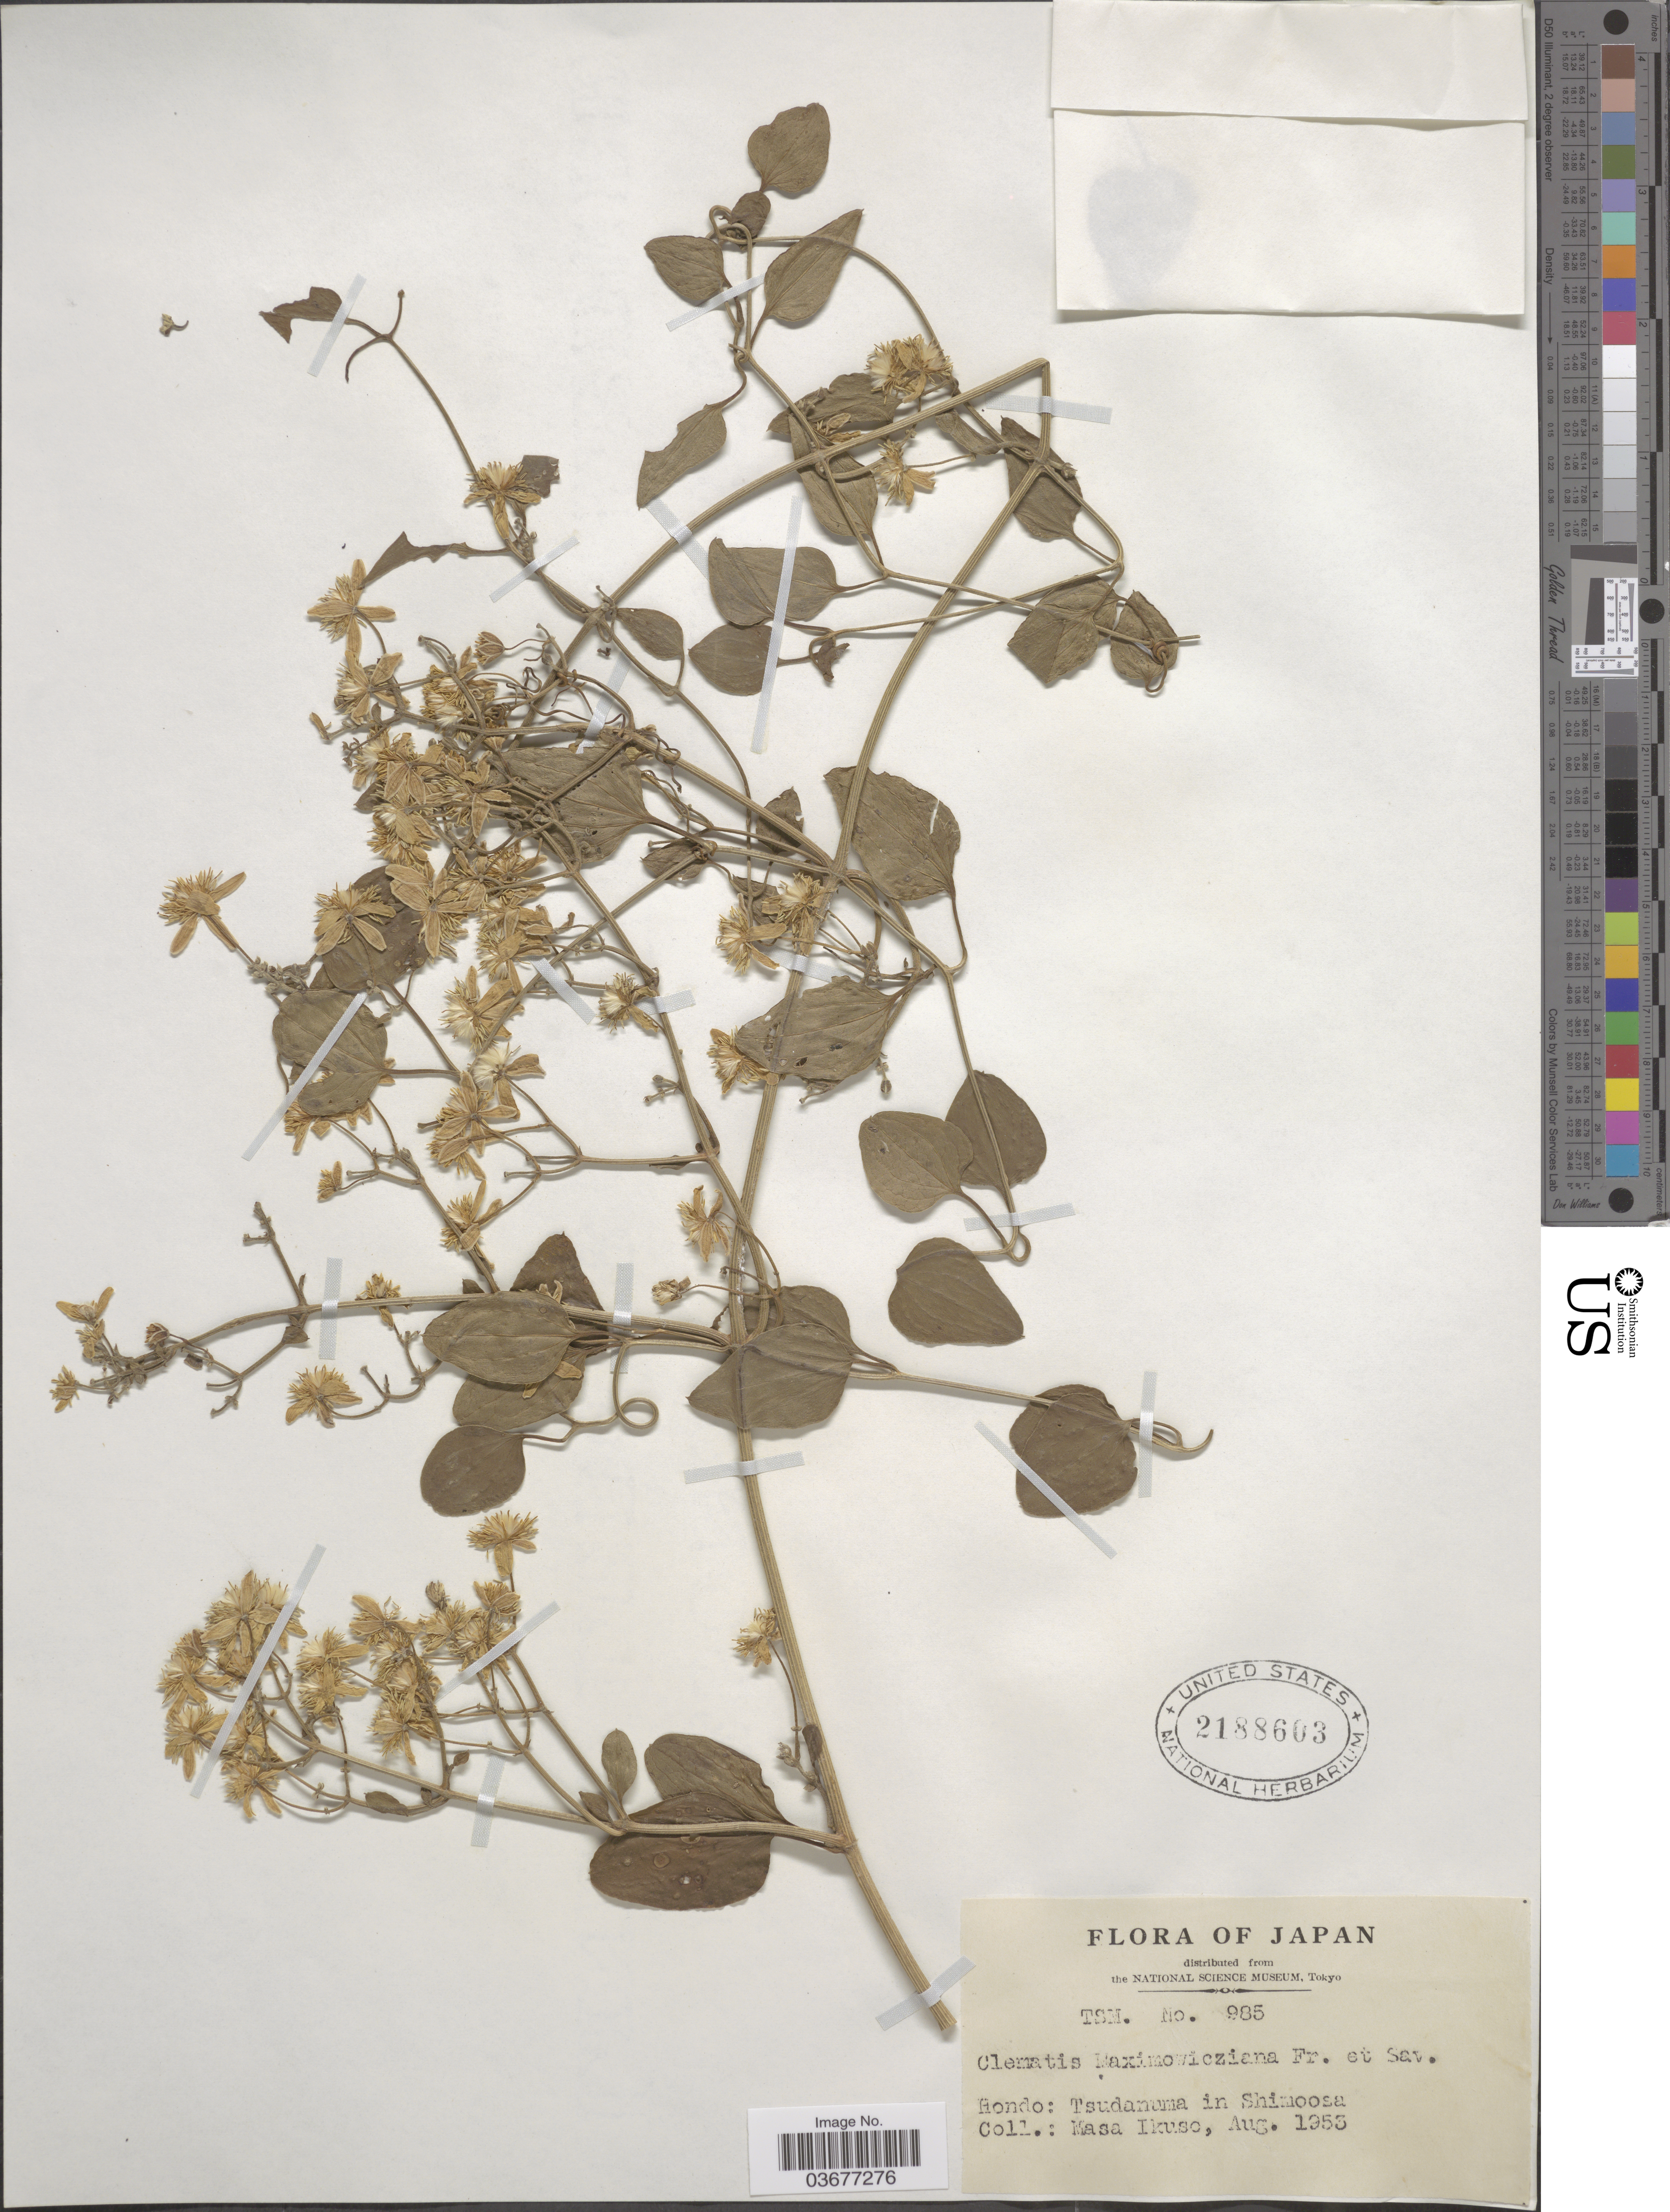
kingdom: Plantae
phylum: Tracheophyta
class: Magnoliopsida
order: Ranunculales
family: Ranunculaceae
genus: Clematis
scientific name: Clematis maximowicziana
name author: Franch. & Sav.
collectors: M. Ikuso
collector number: TSM.? 985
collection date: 1953-08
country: Japan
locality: Hondo: Tsudanuma in Shimoosa.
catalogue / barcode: US 2188603